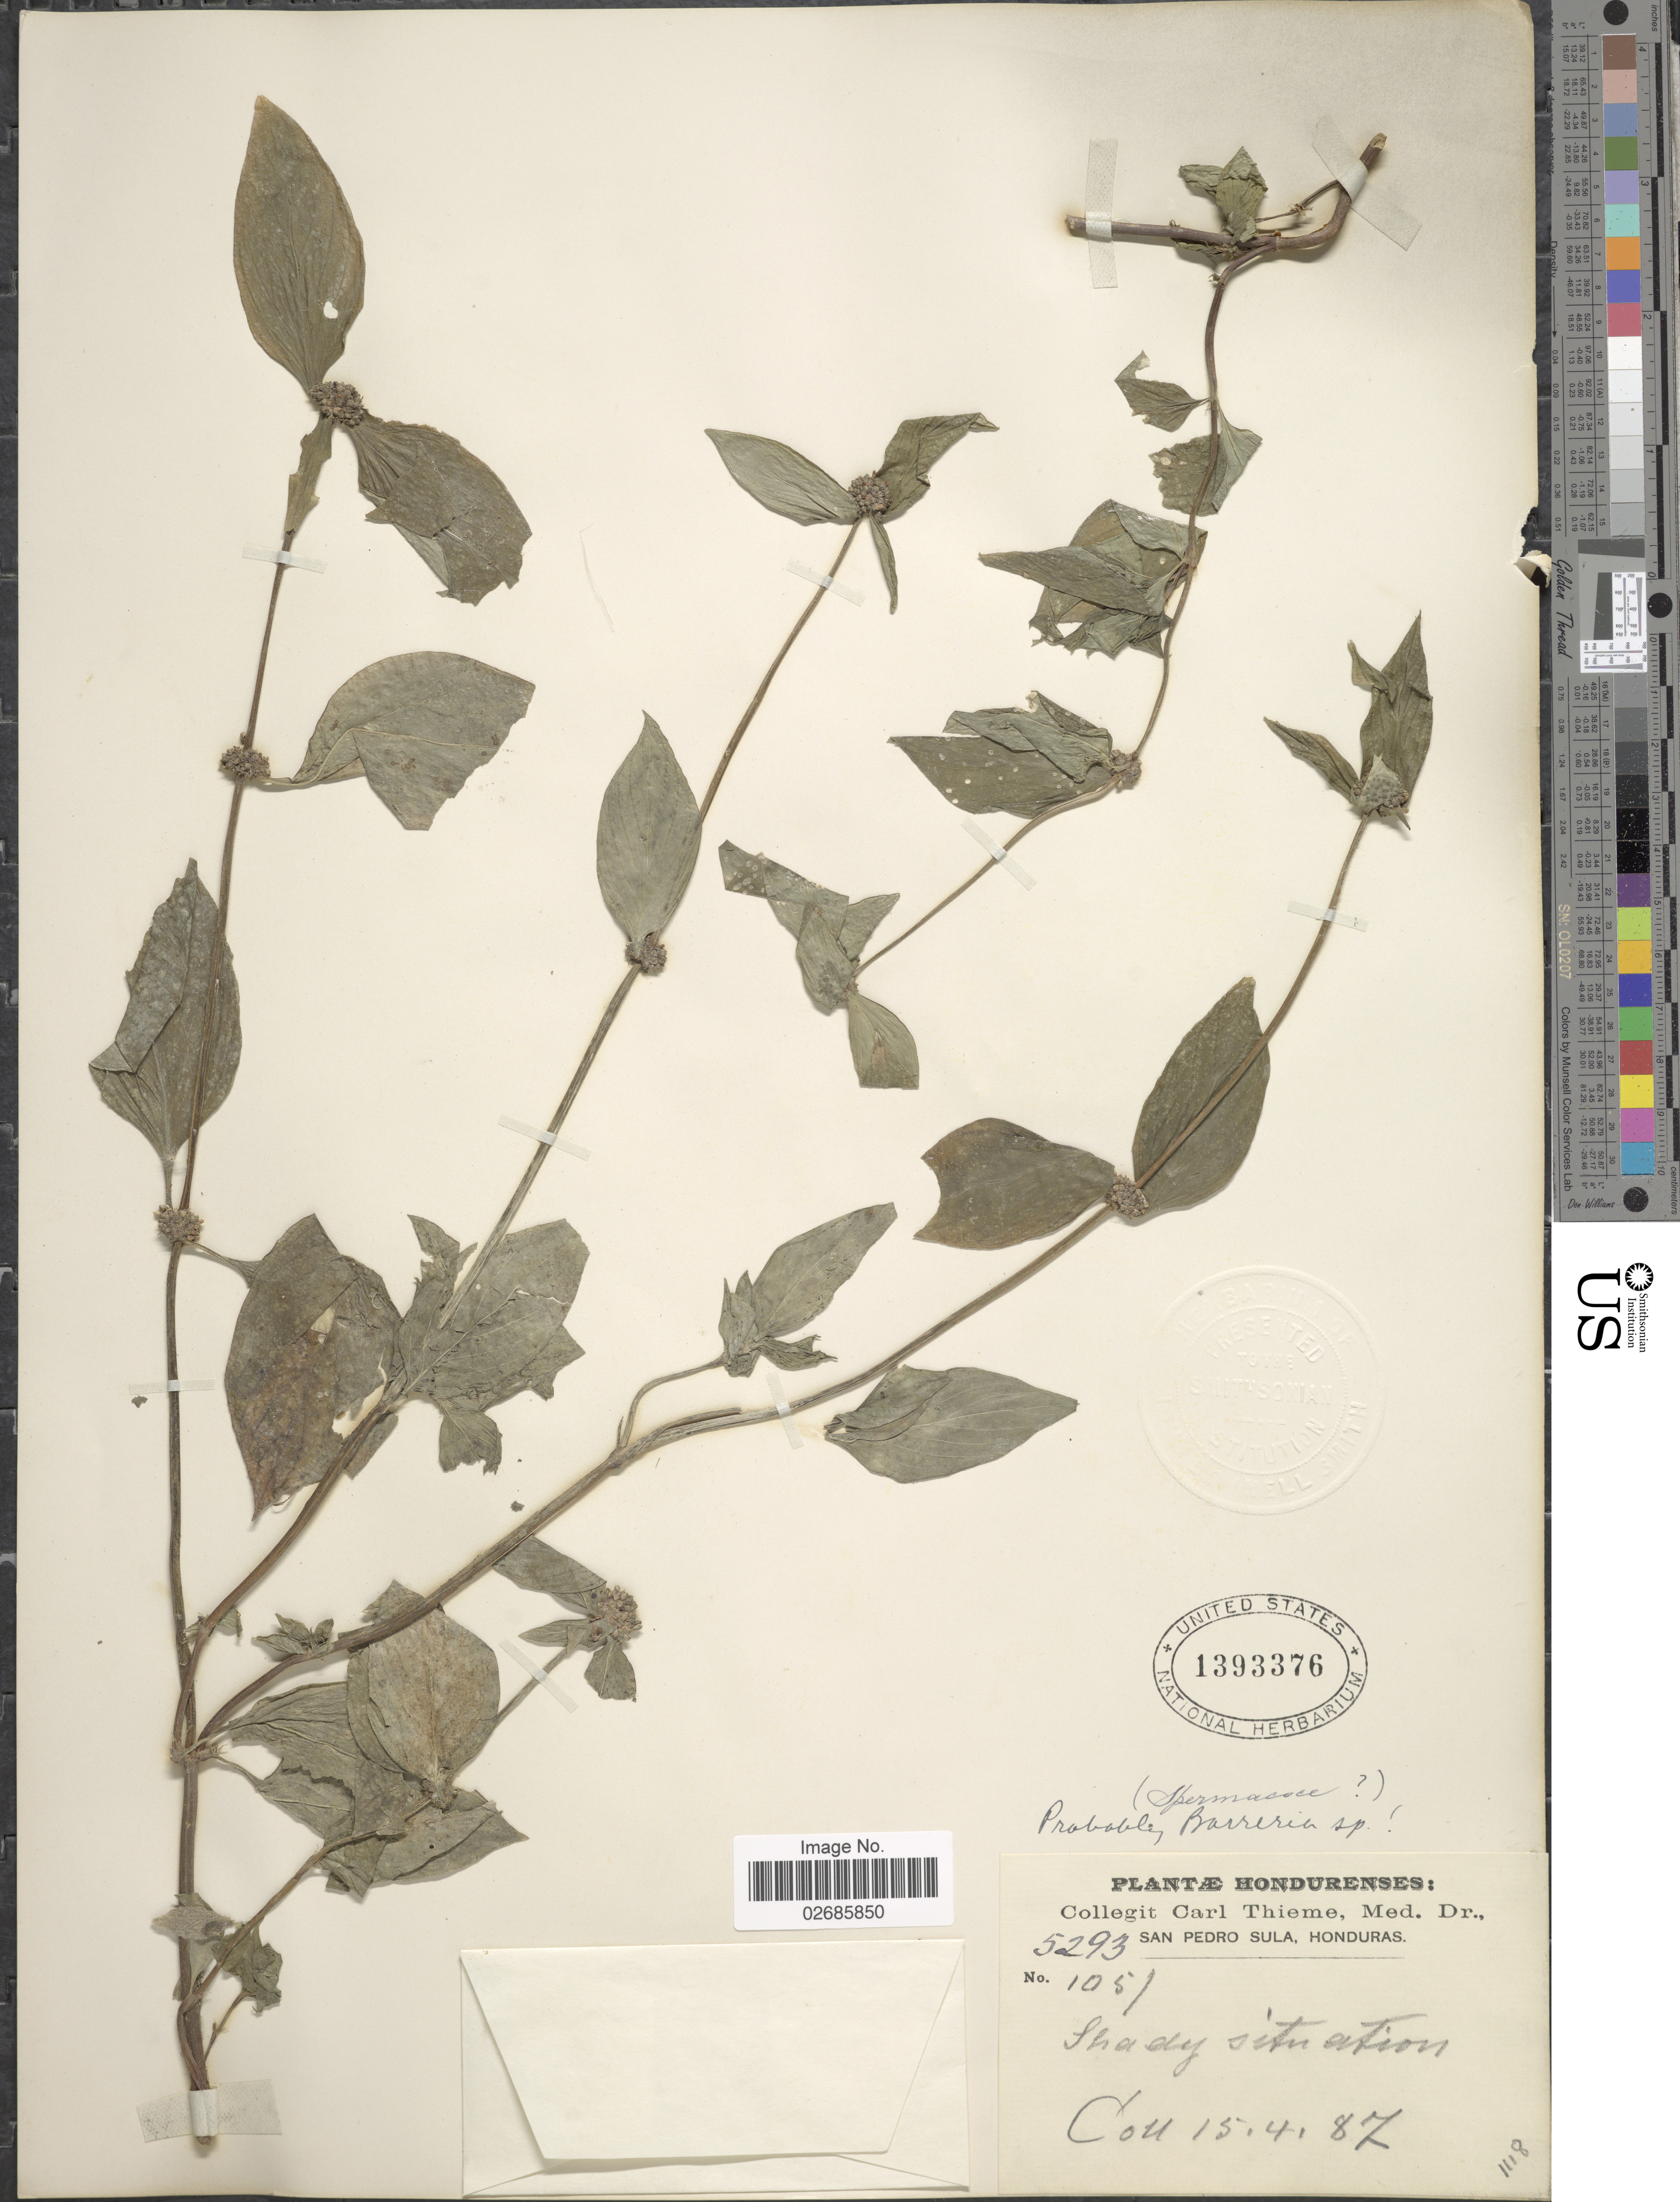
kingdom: Plantae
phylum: Tracheophyta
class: Magnoliopsida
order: Gentianales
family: Rubiaceae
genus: Borreria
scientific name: Borreria sp.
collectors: C. Thieme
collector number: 5293/1051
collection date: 1887-04-15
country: Honduras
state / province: Cortés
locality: San Pedro Sula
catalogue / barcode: US 1393376